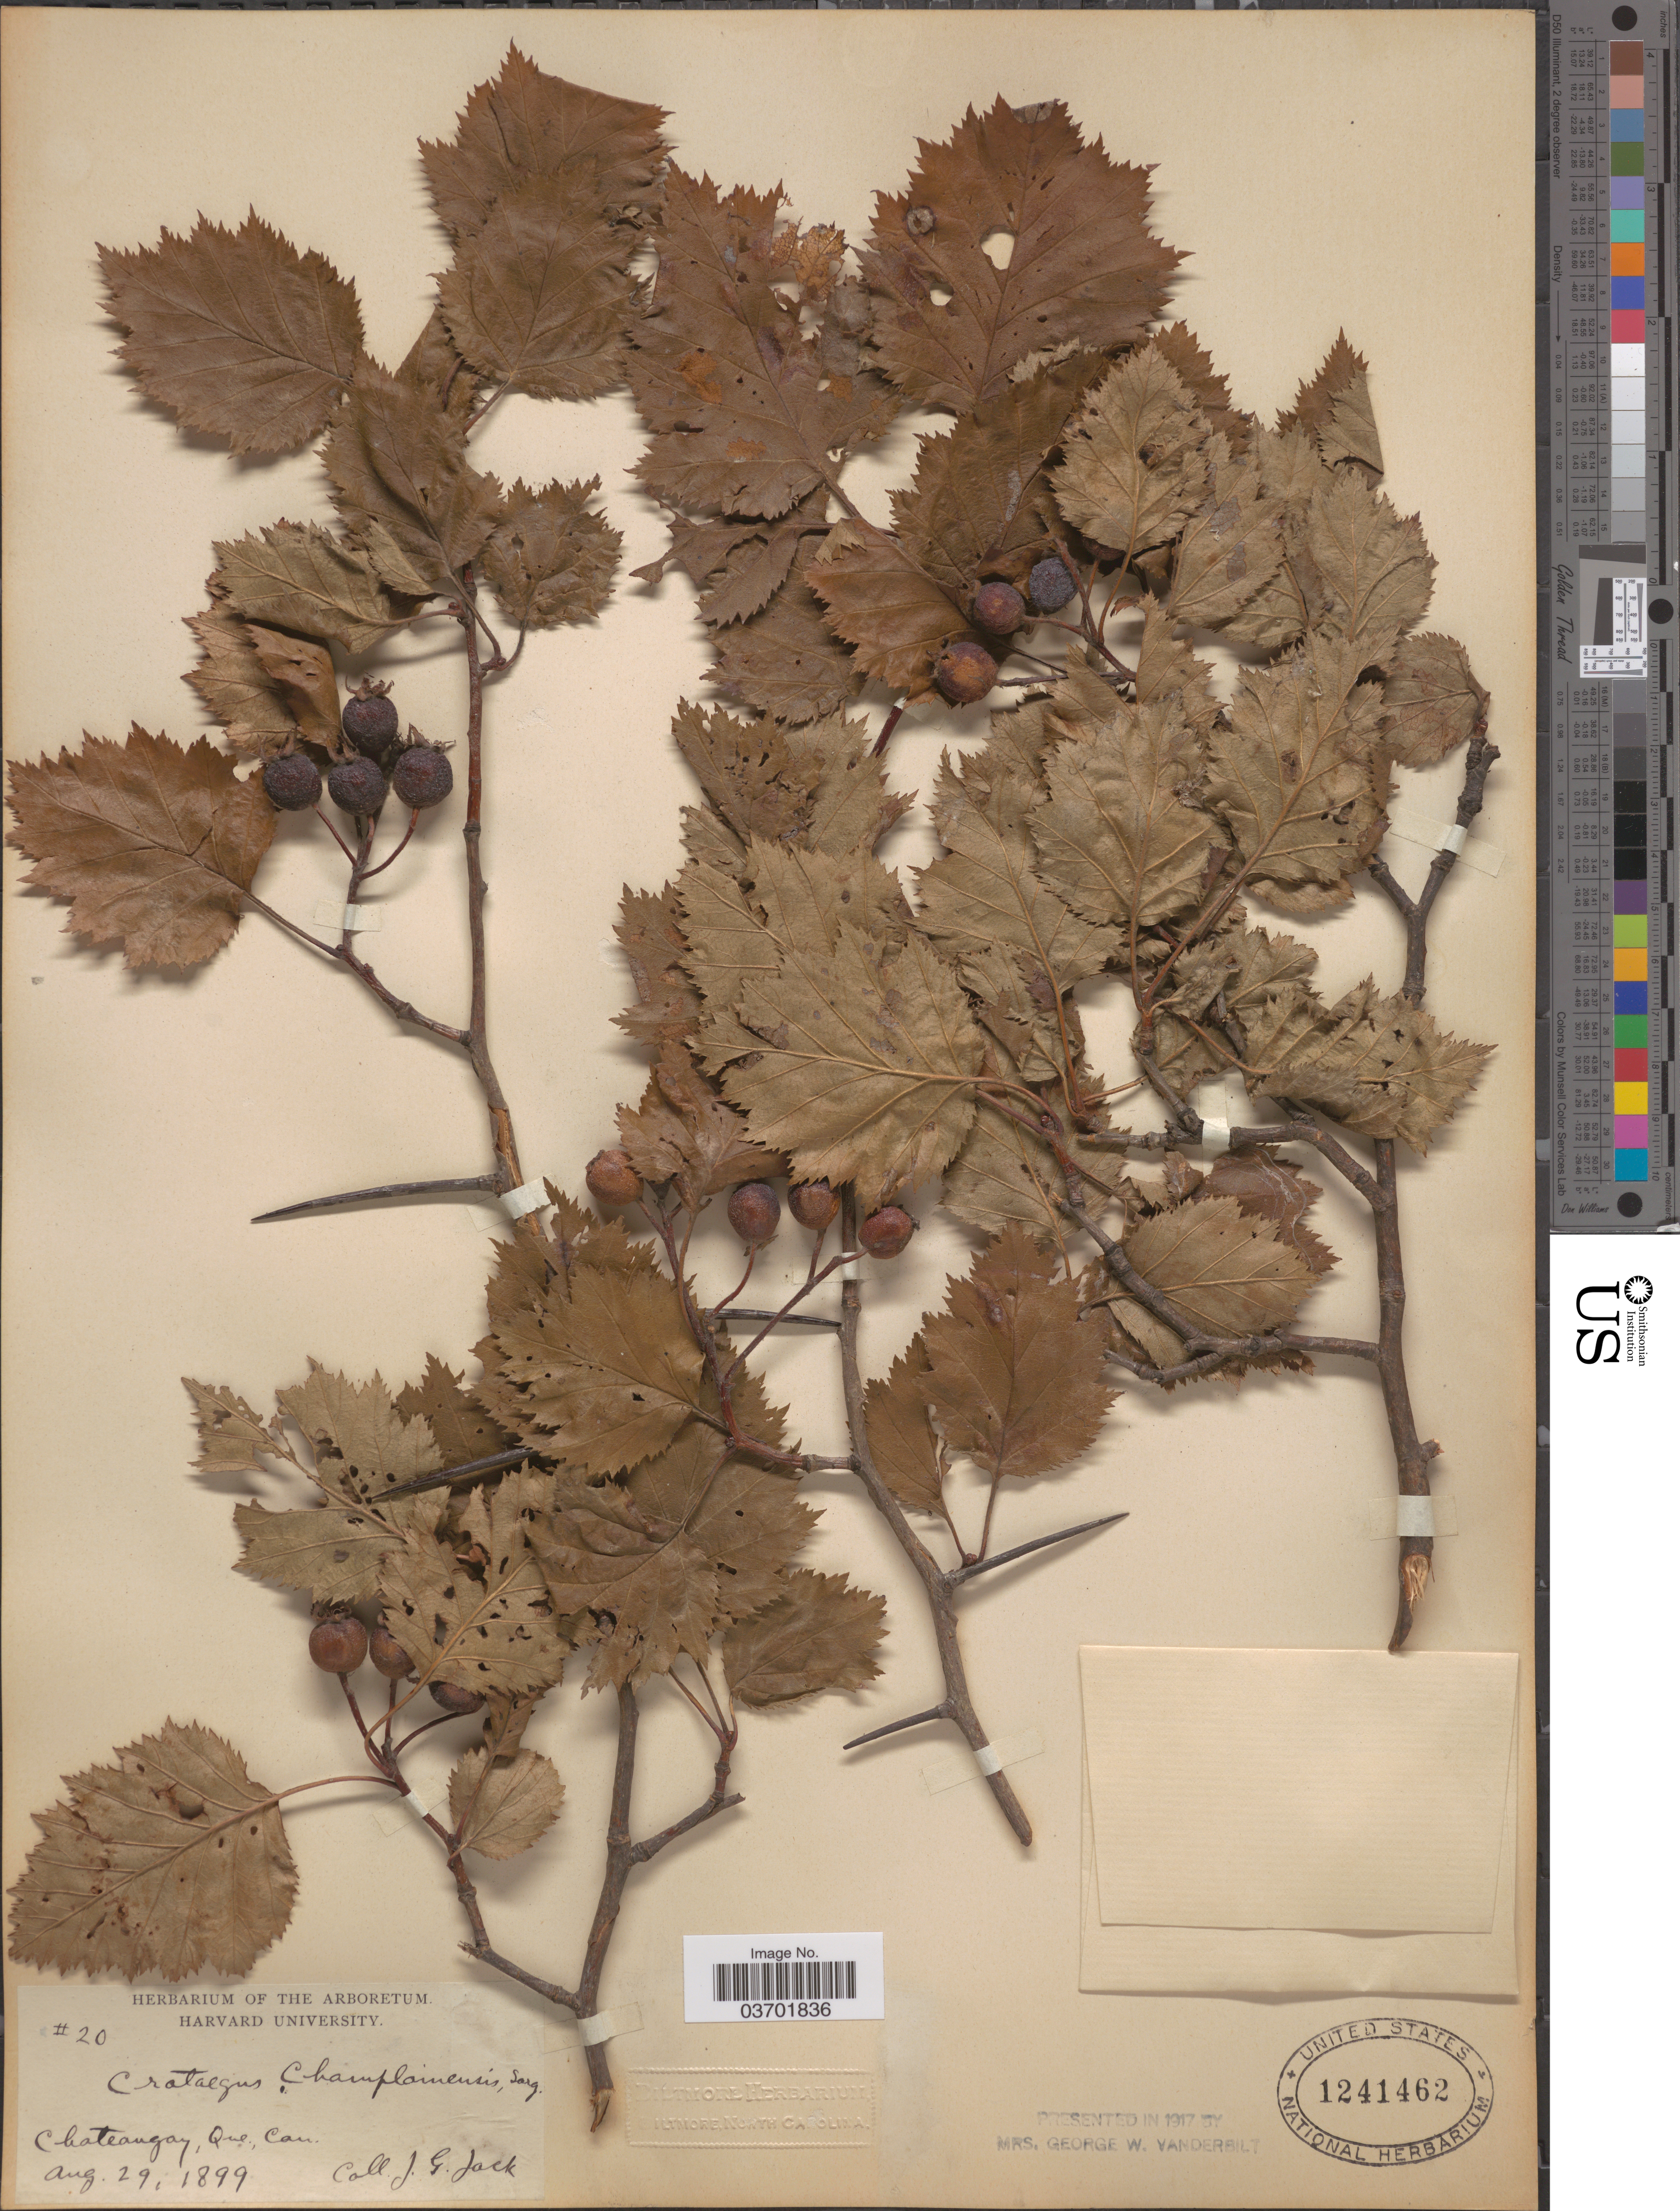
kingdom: Plantae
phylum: Tracheophyta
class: Magnoliopsida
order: Rosales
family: Rosaceae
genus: Crataegus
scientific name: Crataegus submollis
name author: Sarg.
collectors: J. G. Jack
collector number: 20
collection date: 1899-08-29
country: Canada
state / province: Quebec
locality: Chateaugay.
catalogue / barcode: US 1241462